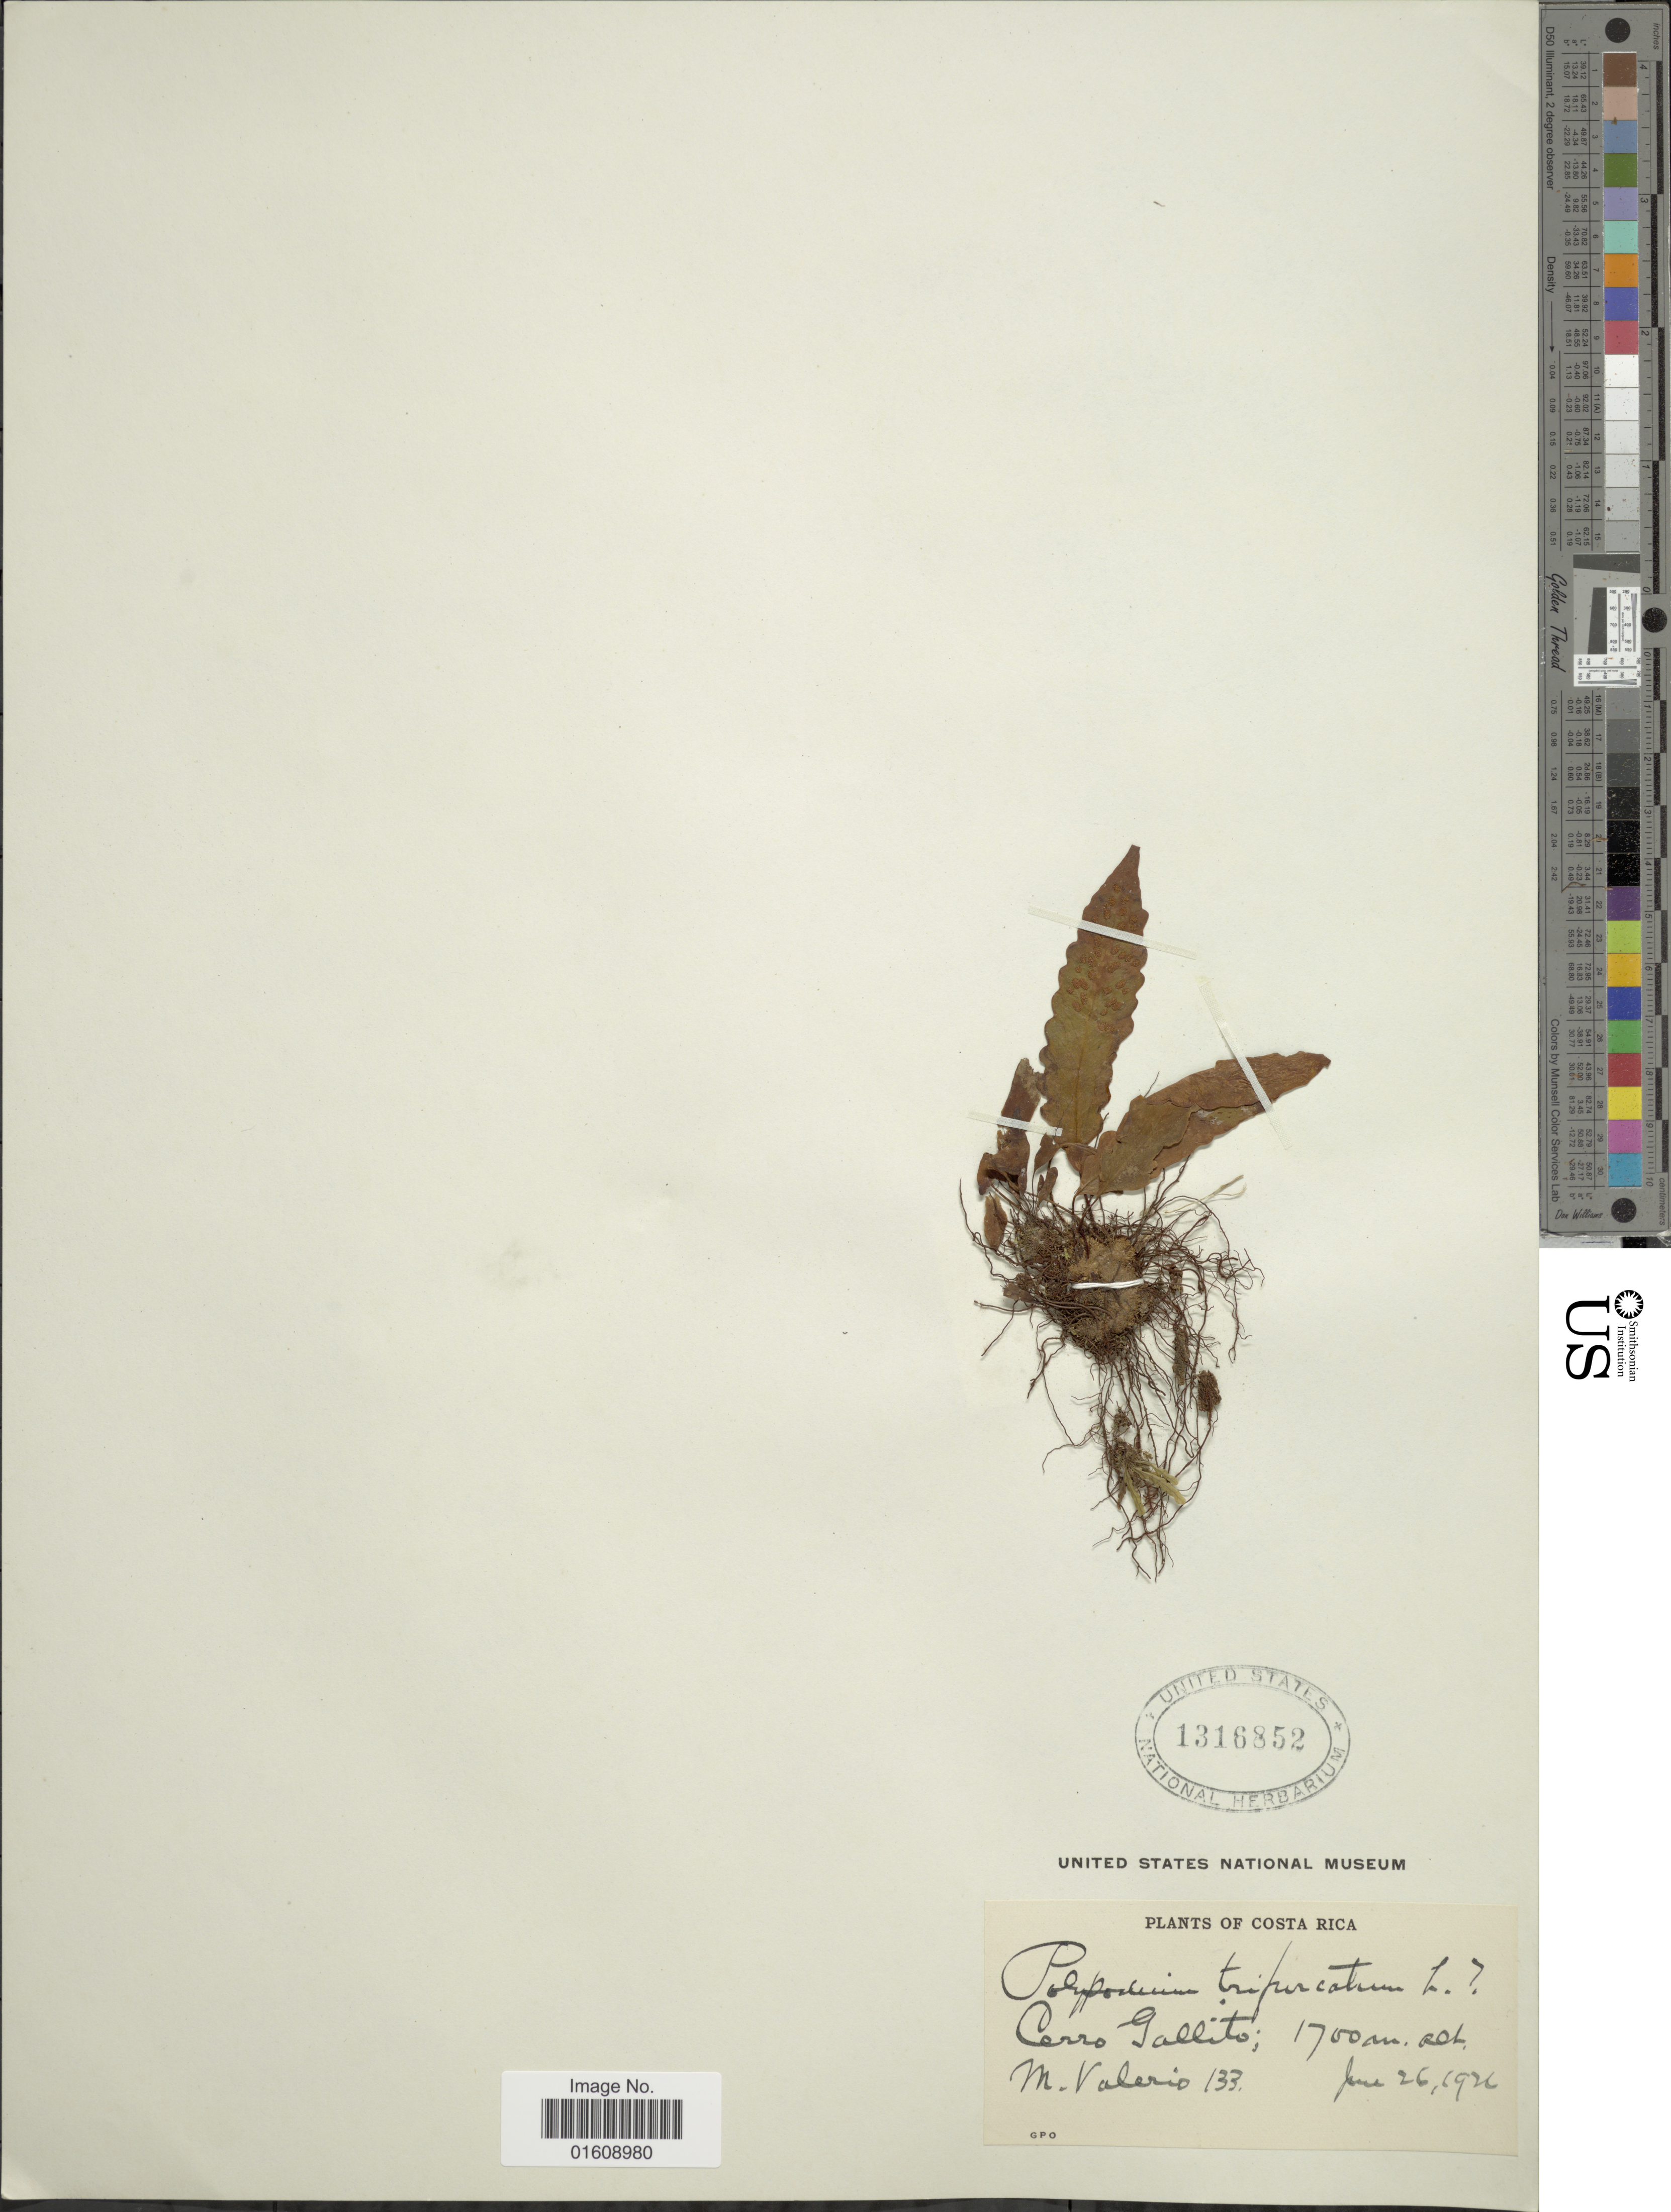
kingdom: Plantae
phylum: Tracheophyta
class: Polypodiopsida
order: Polypodiales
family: Polypodiaceae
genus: Enterosora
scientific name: Enterosora trifurcata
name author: (L.) L.E. Bishop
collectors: M. Valerio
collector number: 133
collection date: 1926-06-26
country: Costa Rica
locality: Costa Rica, Cerro Gallito.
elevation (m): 1700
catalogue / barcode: US 1316852